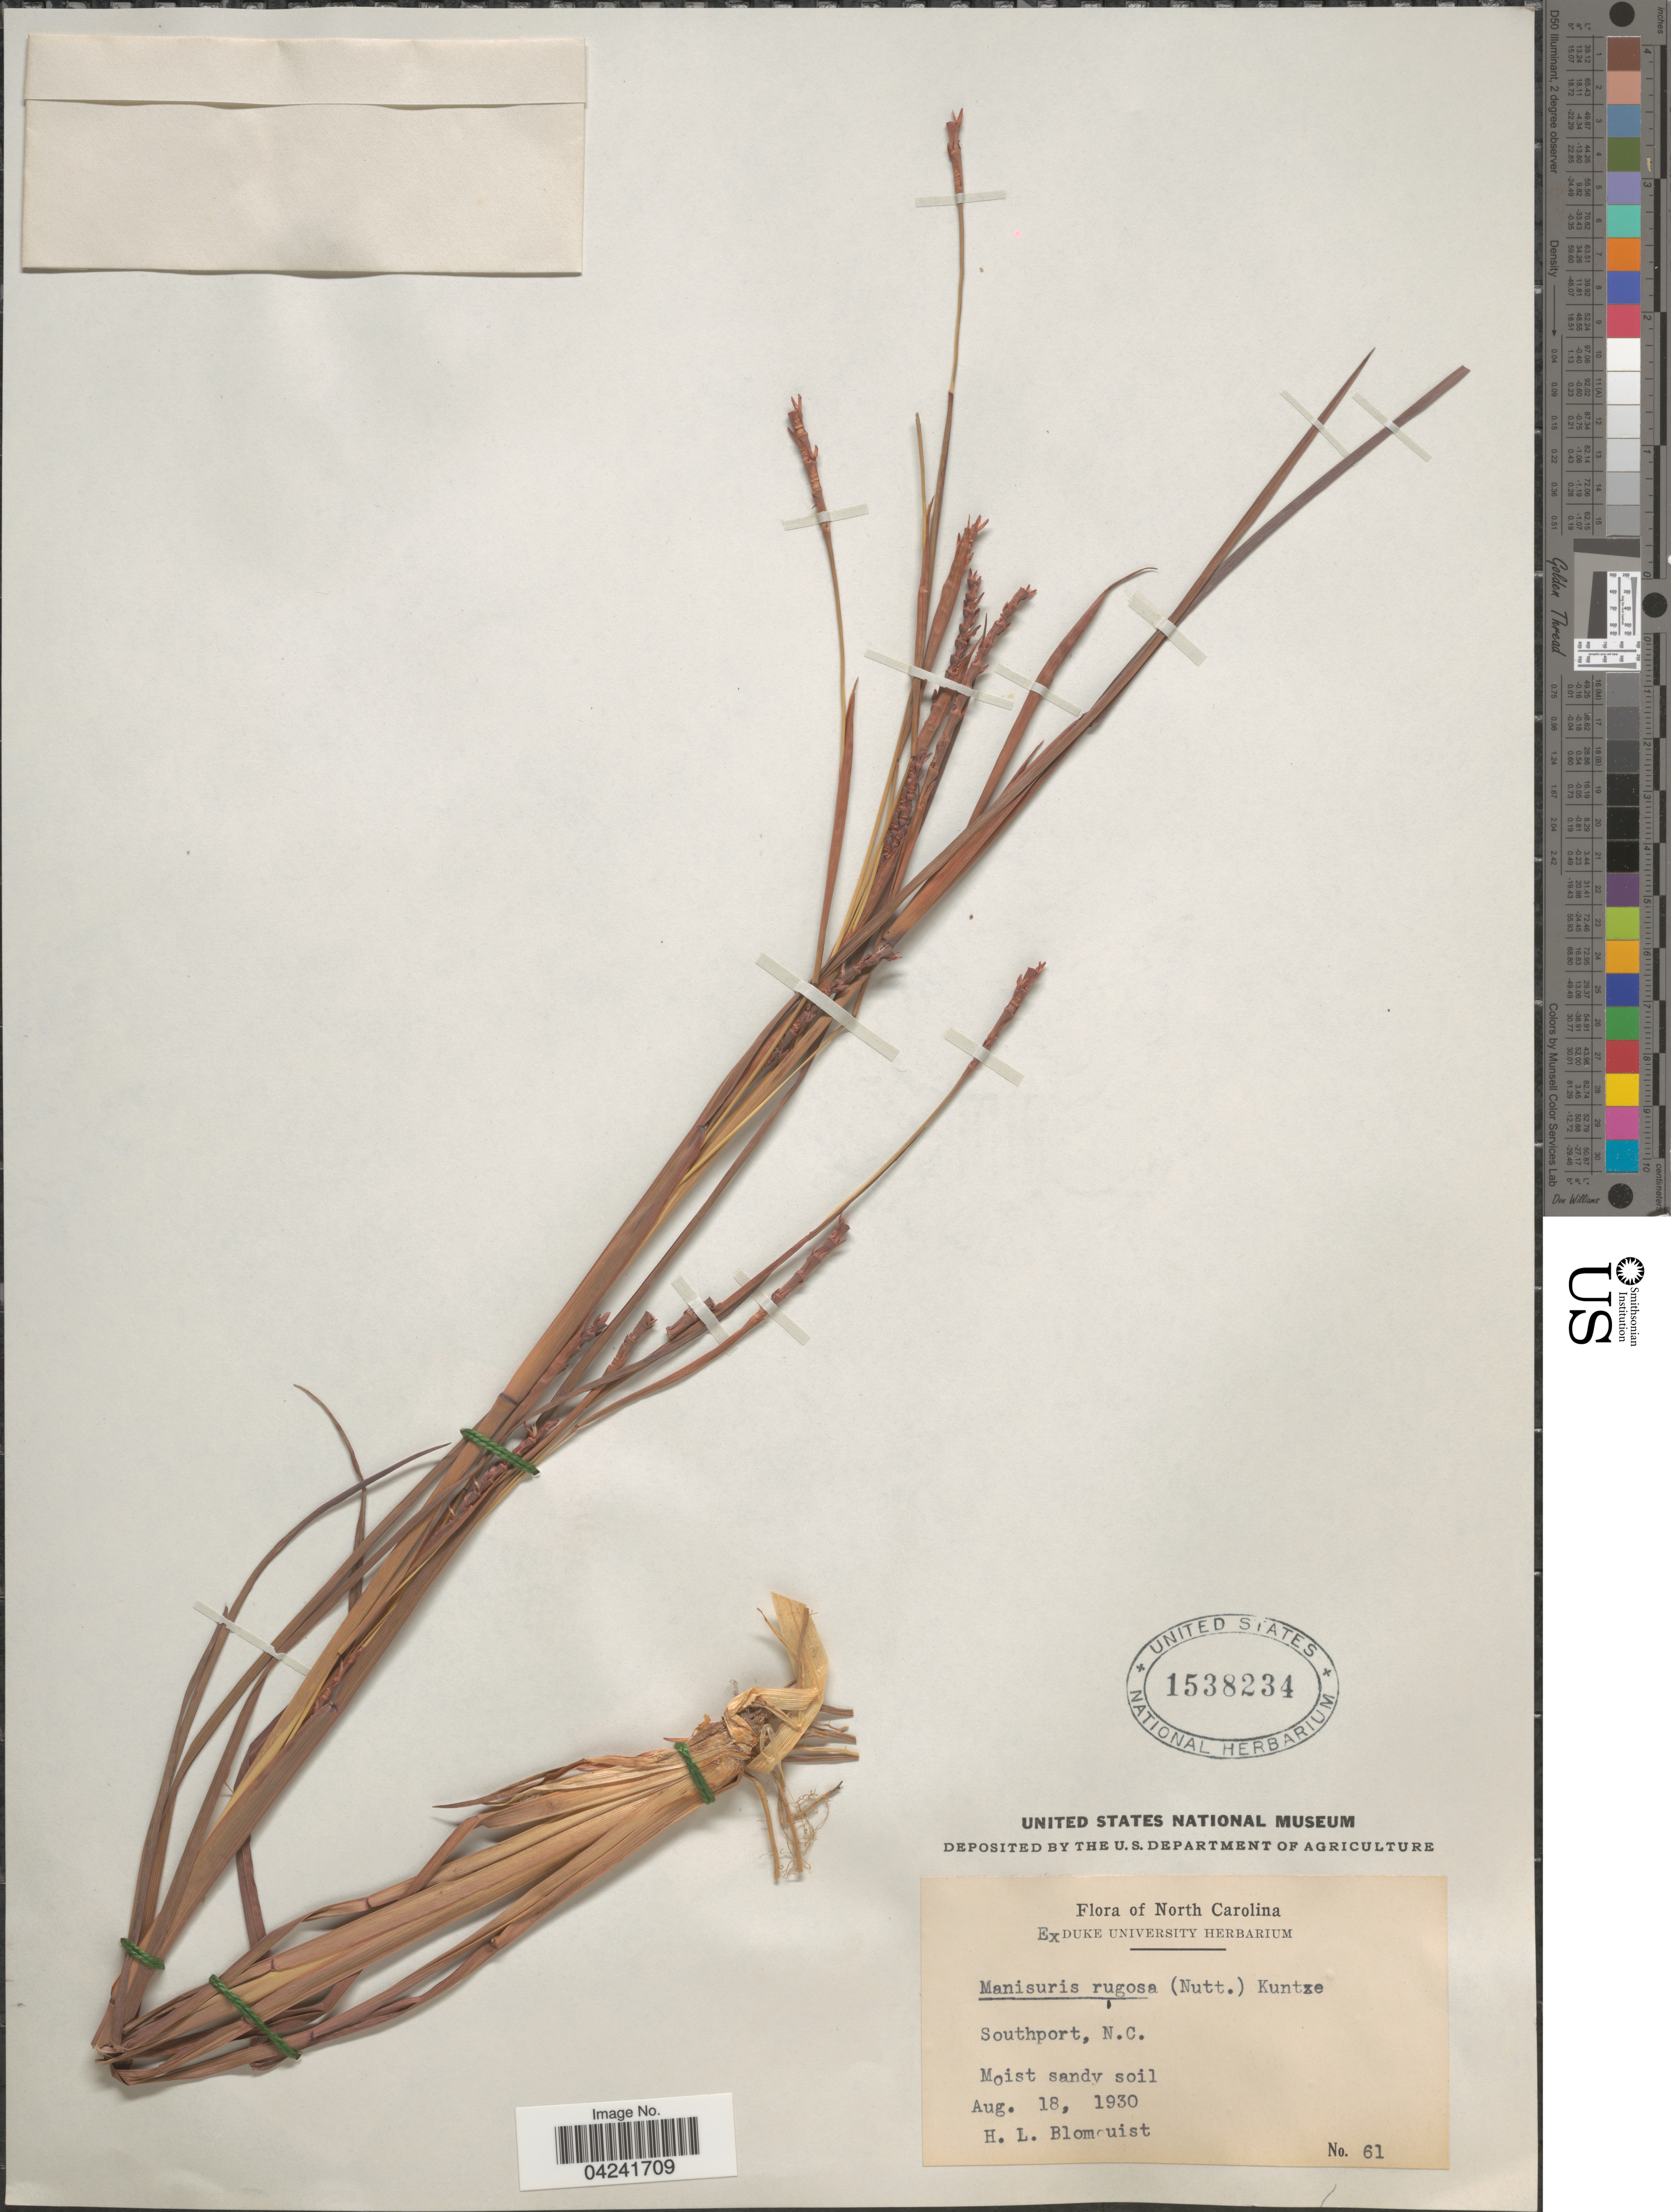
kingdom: Plantae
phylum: Tracheophyta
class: Liliopsida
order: Poales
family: Poaceae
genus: Mnesithea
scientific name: Mnesithea rugosa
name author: (Nutt.) de Koning & Sosef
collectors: H. Blomquist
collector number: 61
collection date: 1930-08-18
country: United States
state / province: North Carolina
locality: Southport.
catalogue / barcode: US 1538234